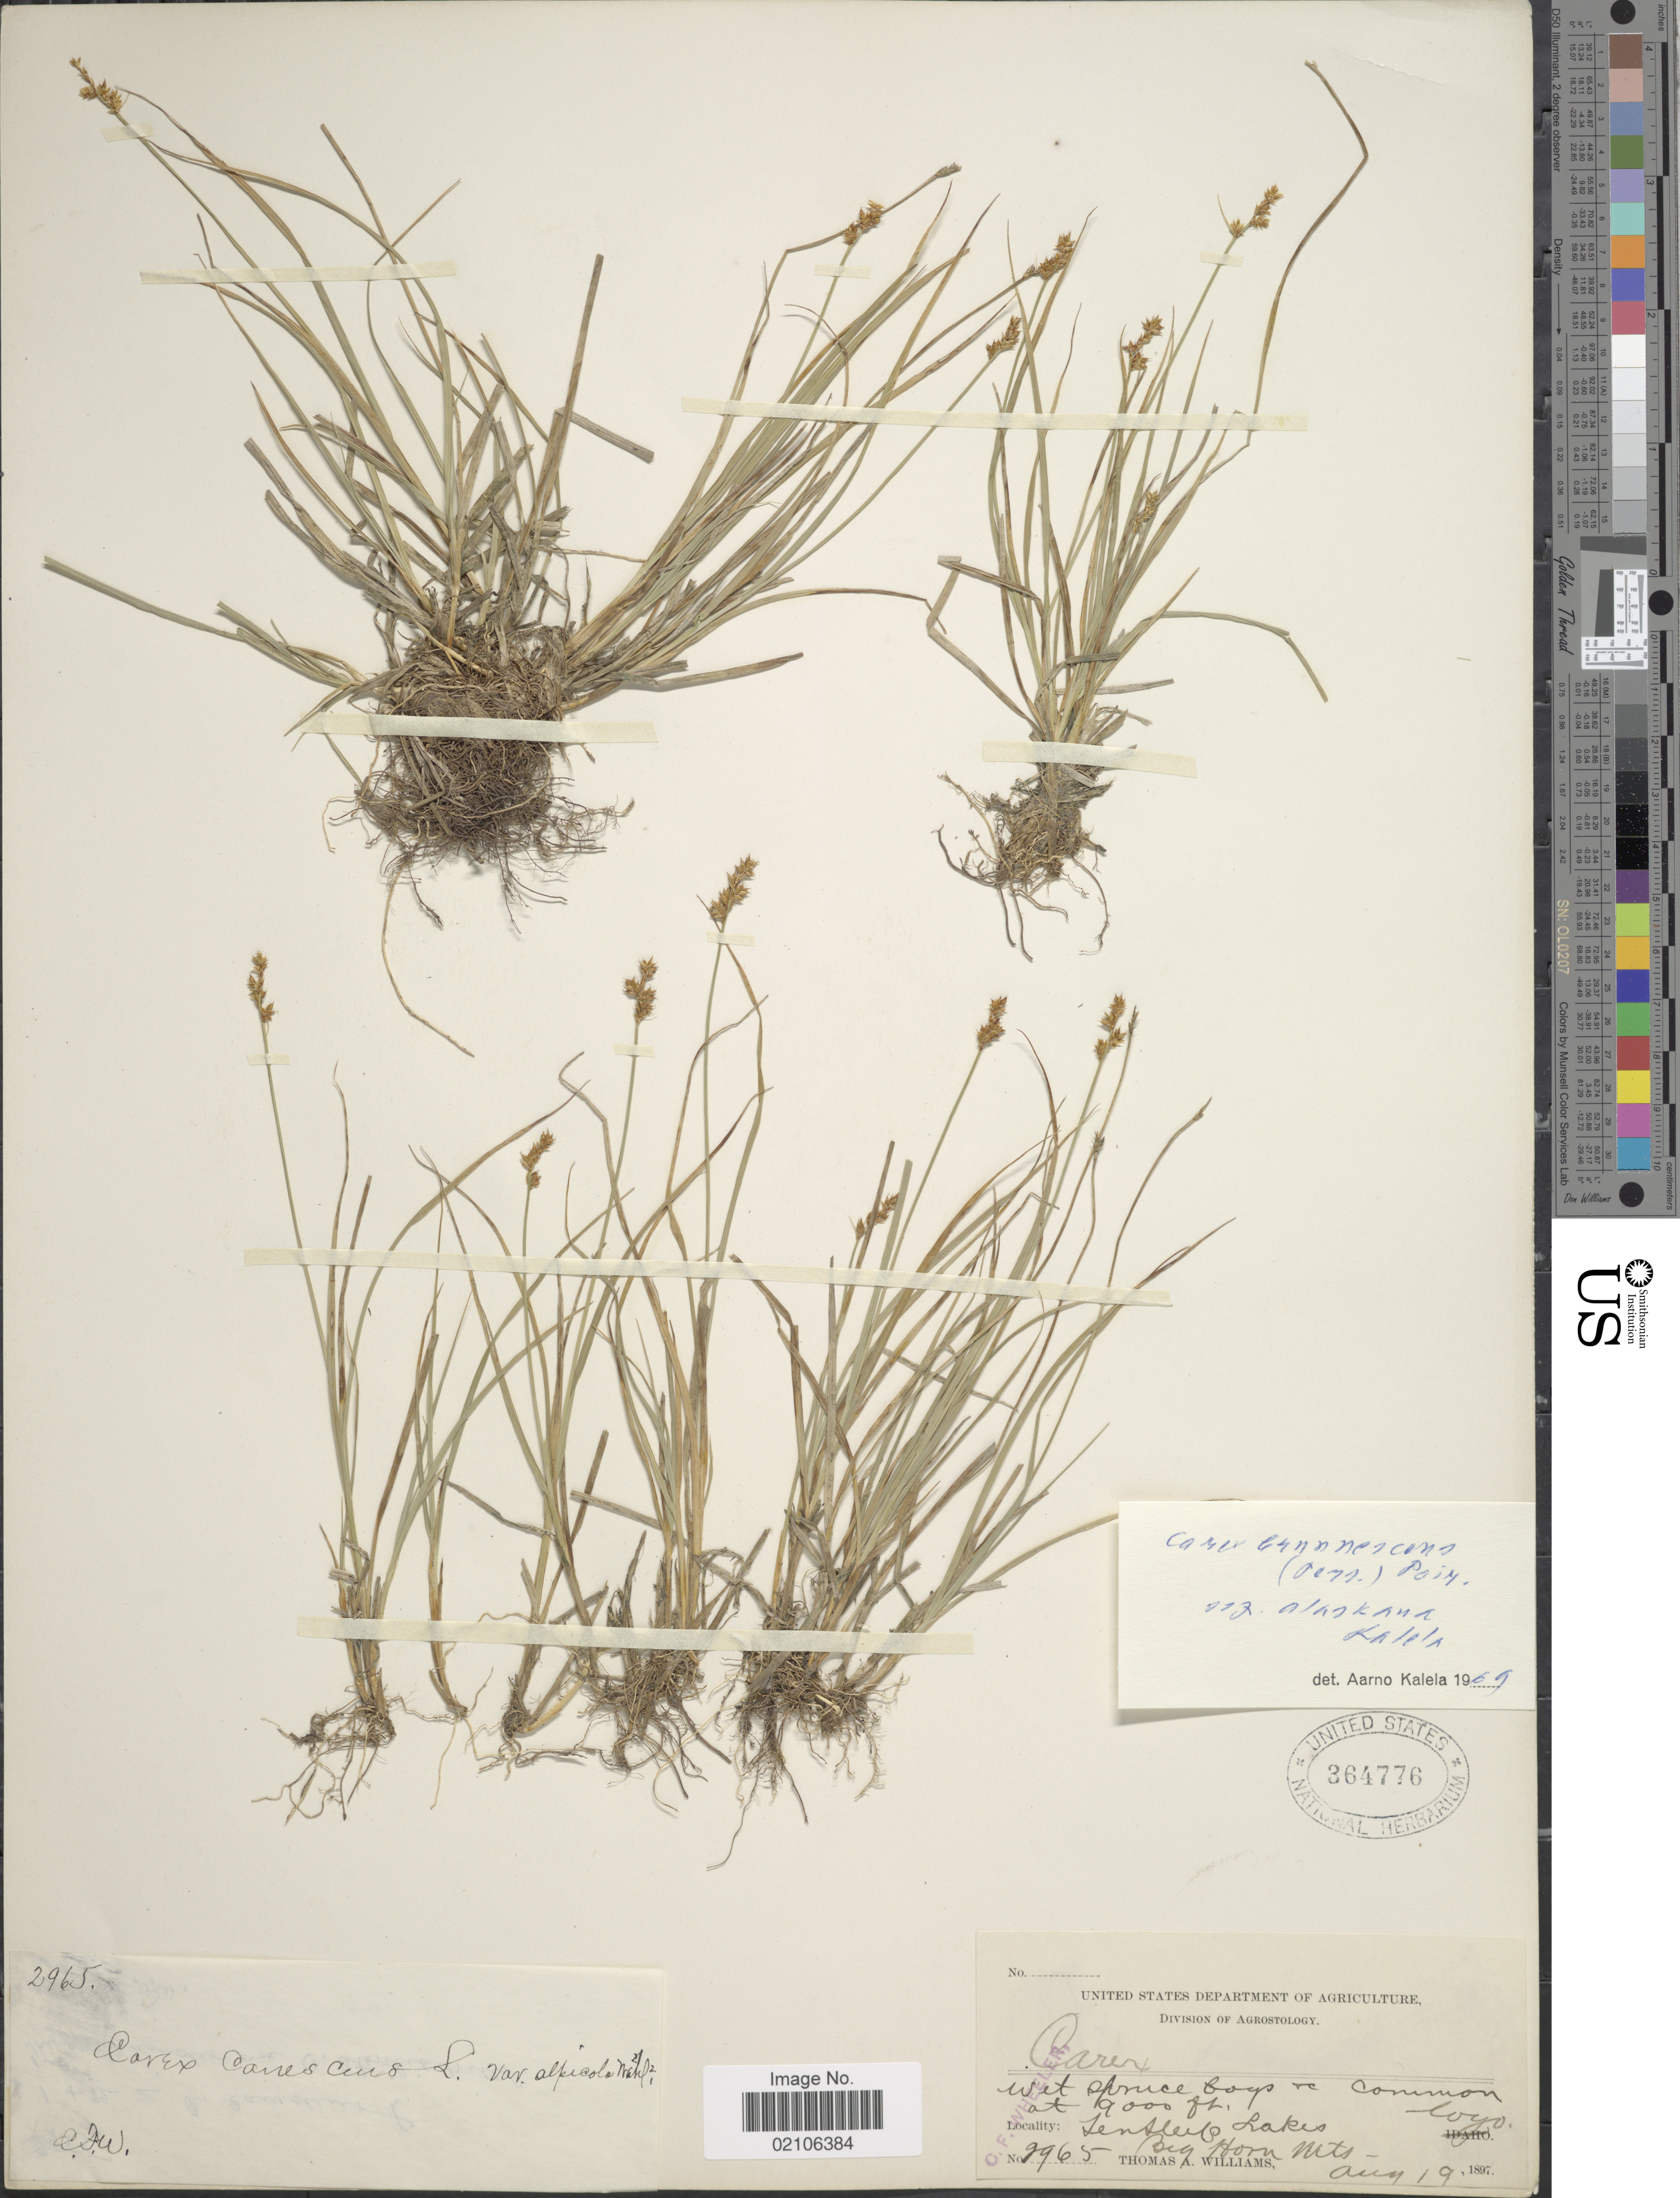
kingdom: Plantae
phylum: Tracheophyta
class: Liliopsida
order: Poales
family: Cyperaceae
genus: Carex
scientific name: Carex brunnescens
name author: (Pers.) Poir.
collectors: T. A. Williams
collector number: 9965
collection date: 1897-08-19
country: United States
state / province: Wyoming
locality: Tensleep Lakes, Big Horn Mts.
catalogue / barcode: US 364776